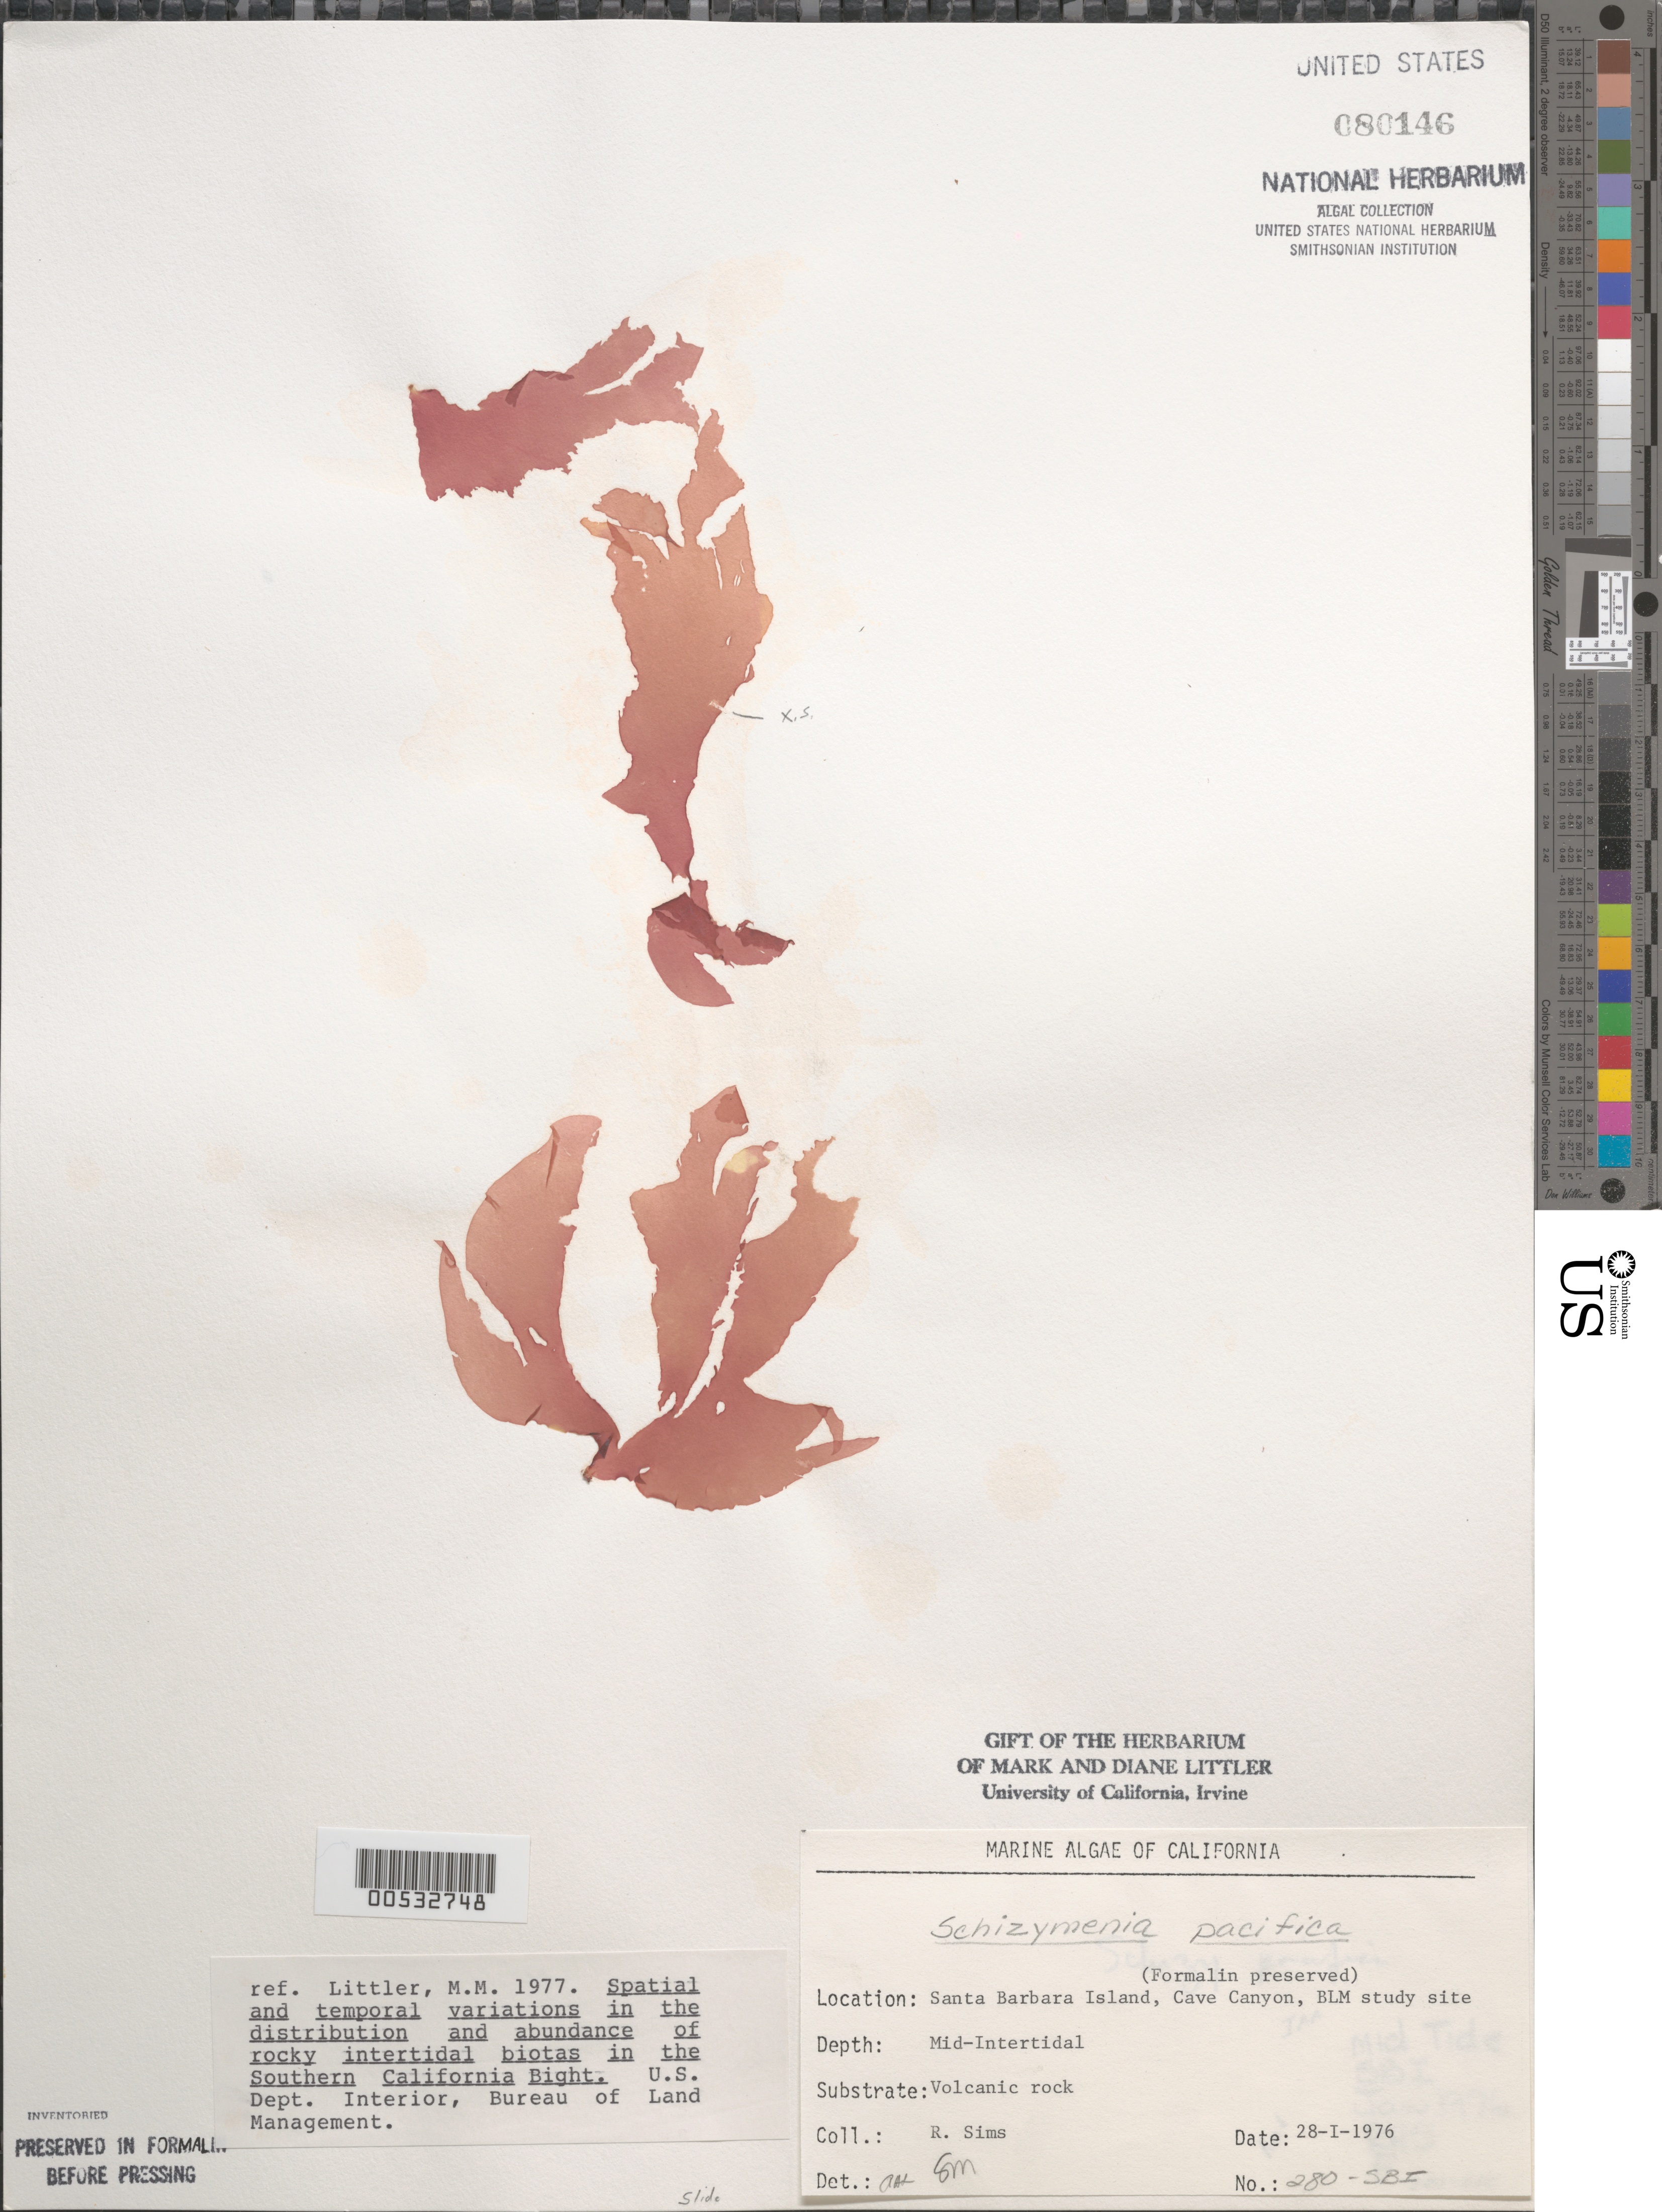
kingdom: Plantae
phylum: Rhodophyta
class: Florideophyceae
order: Nemastomatales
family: Schizymeniaceae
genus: Schizymenia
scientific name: Schizymenia pacifica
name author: (Kylin) Kylin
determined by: Sims, Robert H.; Murray, S. N.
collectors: R. H. Sims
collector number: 280-sbi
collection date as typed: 28 Jan 1976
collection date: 1976-01-28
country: United States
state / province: California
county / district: Santa Barbara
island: Santa Barbara Island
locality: Cave Canyon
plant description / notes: BLM-SOCALBIGHT Rocky Intertidal Survey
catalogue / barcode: US 80146